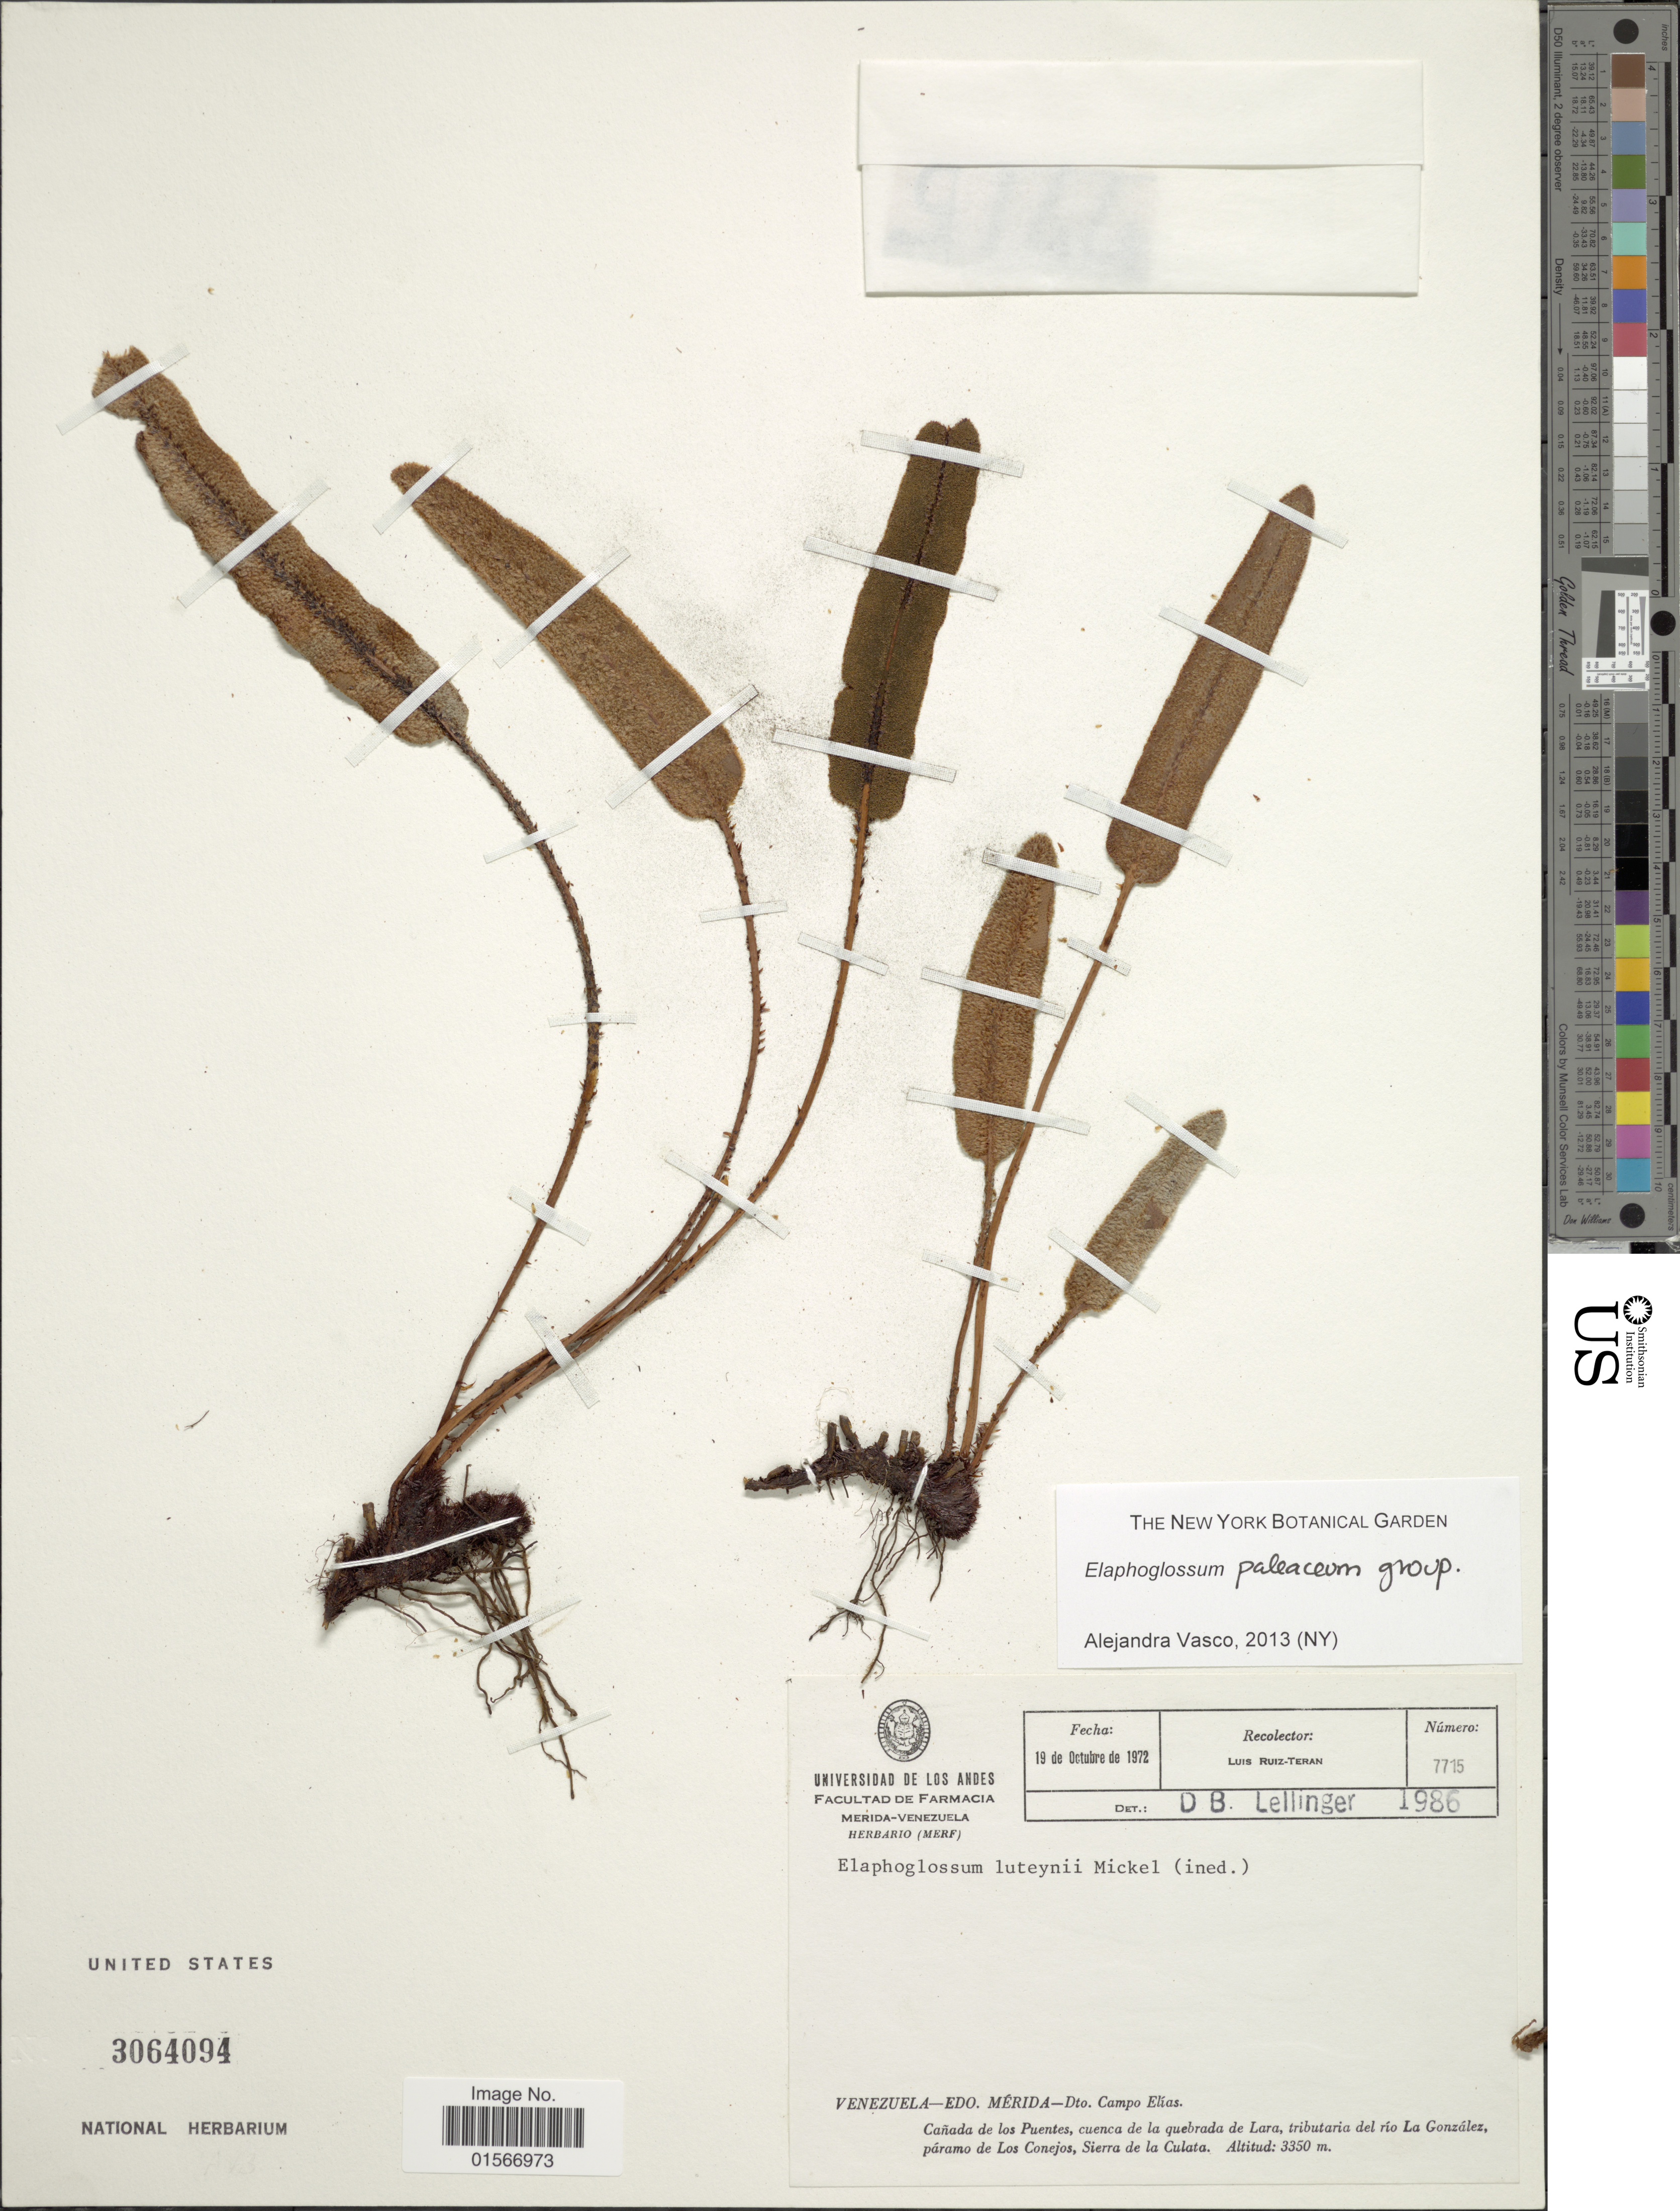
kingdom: Plantae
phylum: Tracheophyta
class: Polypodiopsida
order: Polypodiales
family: Dryopteridaceae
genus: Elaphoglossum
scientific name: Elaphoglossum luteynii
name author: Mickel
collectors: L. Teran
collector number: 7715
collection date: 1972-10-19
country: Venezuela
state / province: Mérida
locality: Dto Campo Elías. Cañada de los Puentes, cuenca de la quebrada de Lara, tributaria del río La González, páramo de Los Conejos, Sierra de la Culata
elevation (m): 3350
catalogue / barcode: US 3064094